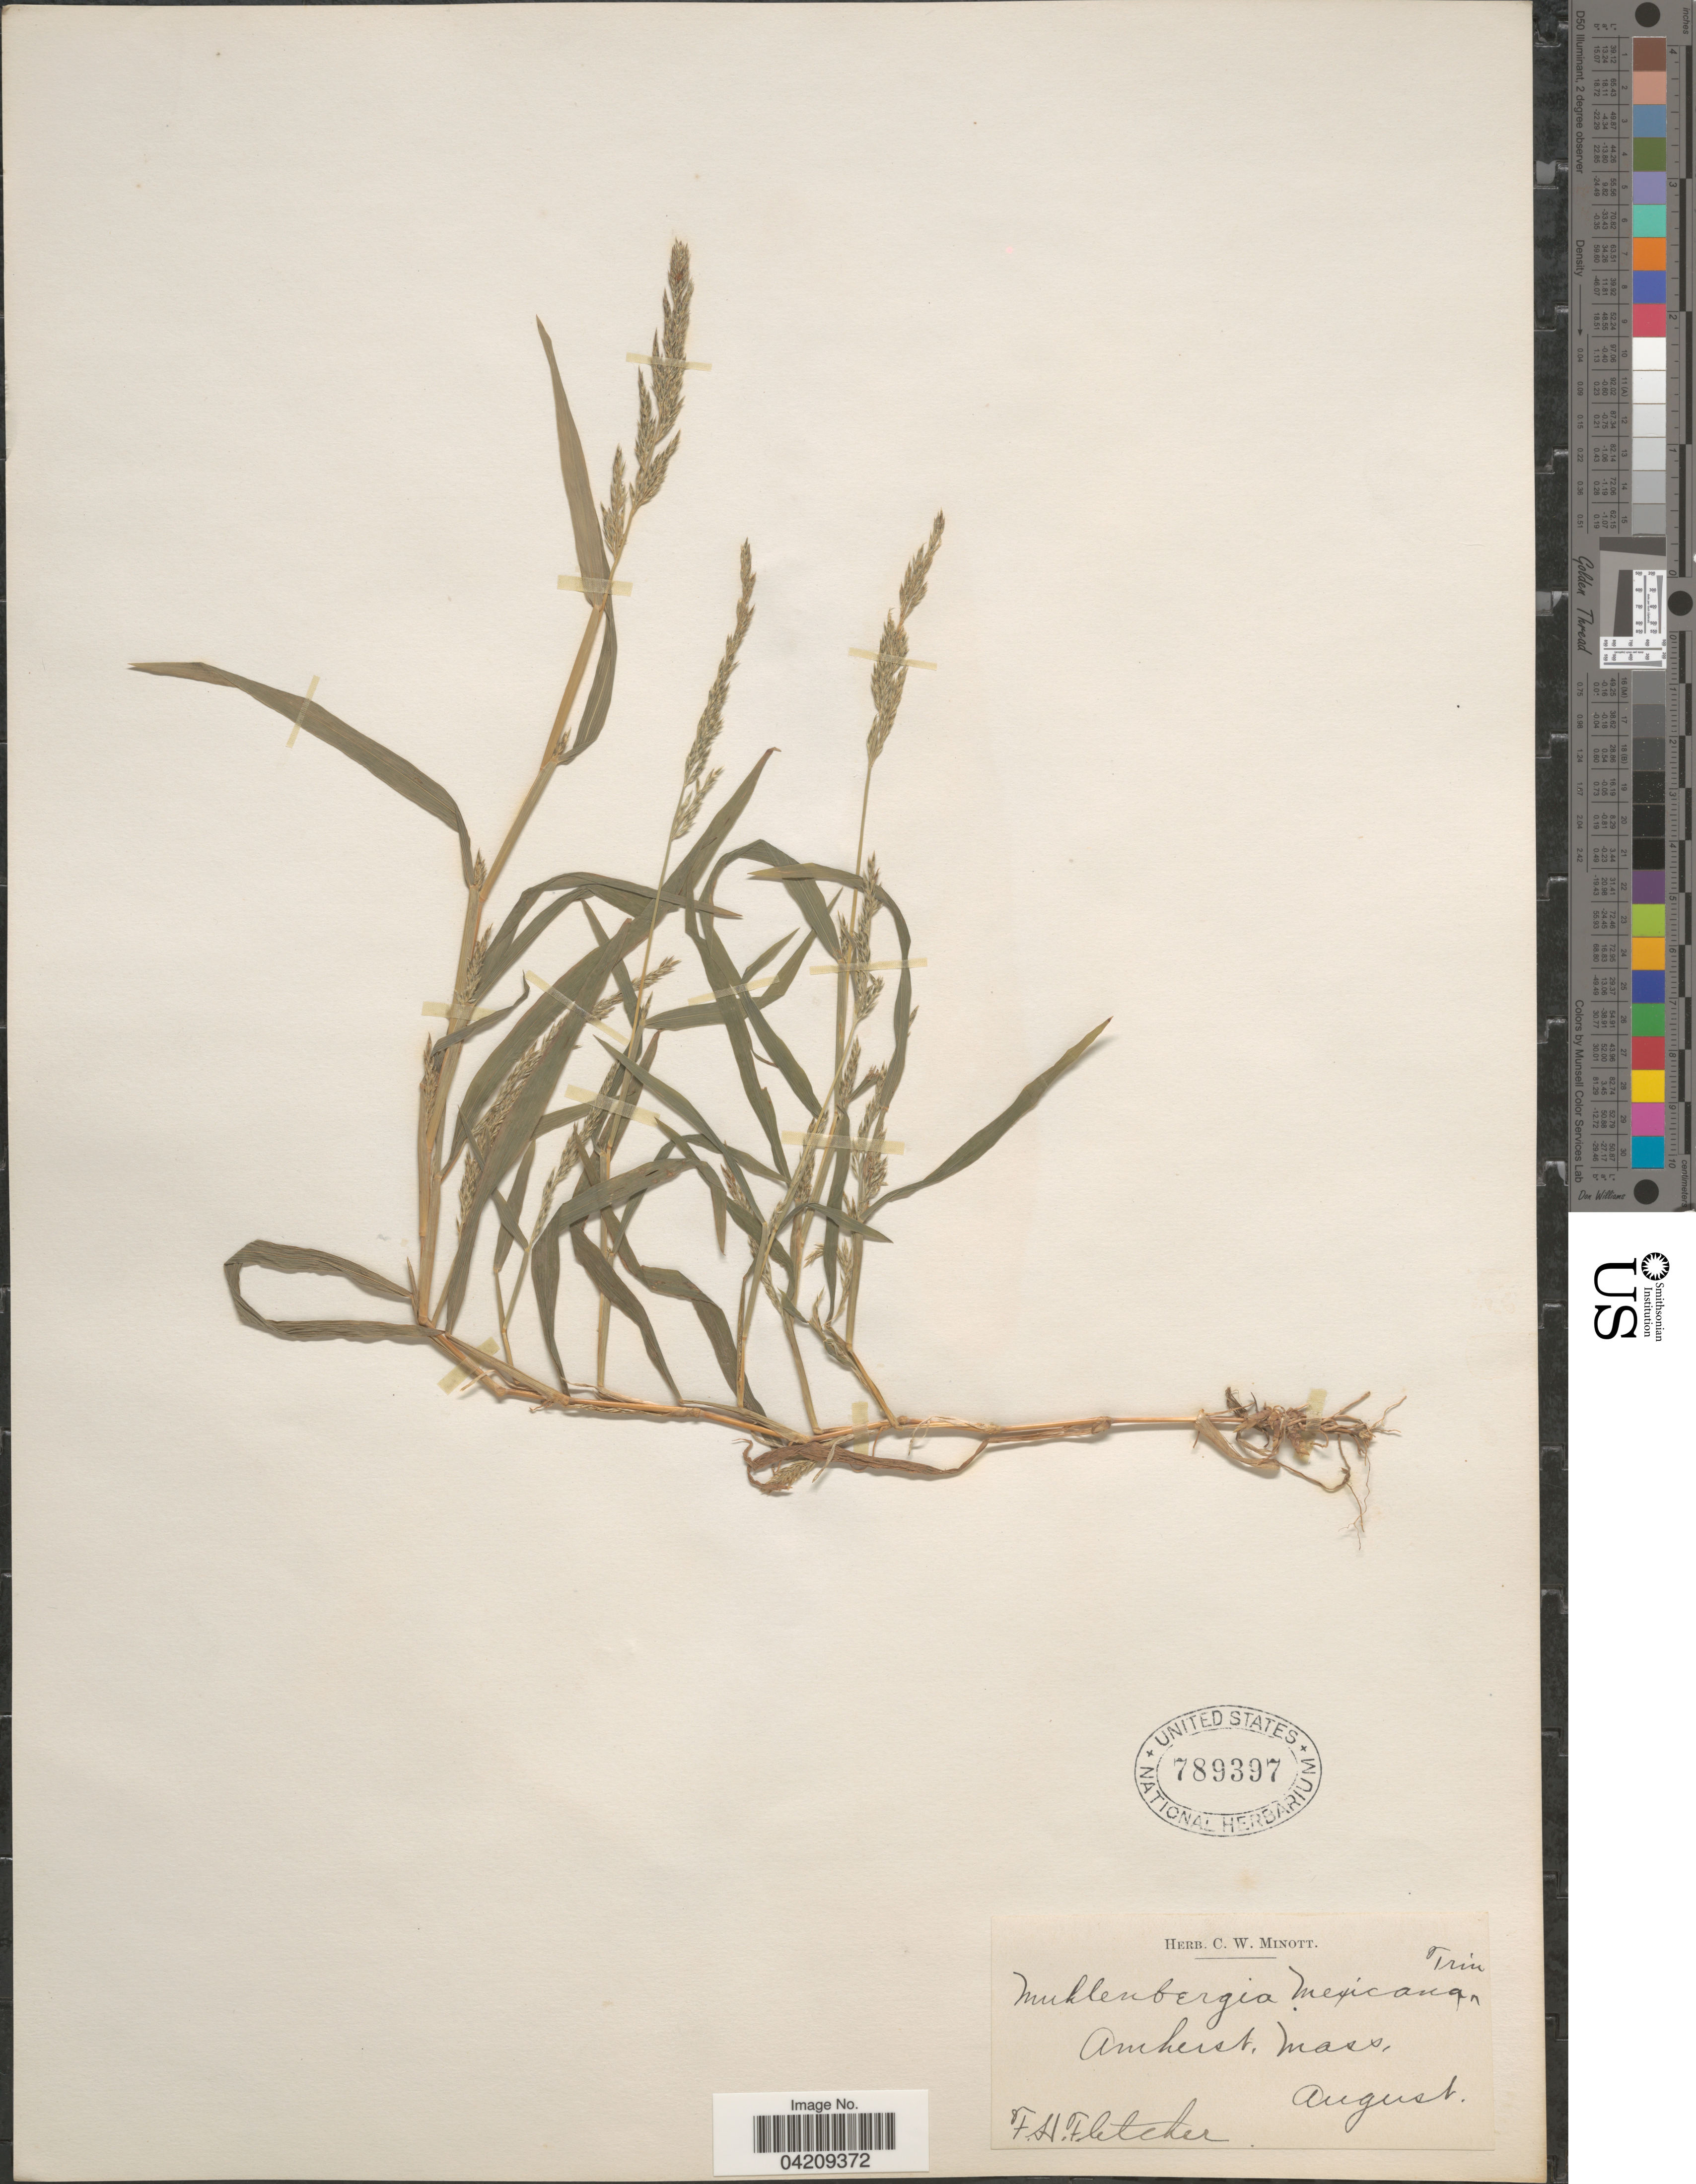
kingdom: Plantae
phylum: Tracheophyta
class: Liliopsida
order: Poales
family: Poaceae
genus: Muhlenbergia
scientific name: Muhlenbergia frondosa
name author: (Poir.) Fernald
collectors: F. Fletcher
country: United States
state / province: Massachusetts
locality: Amherst.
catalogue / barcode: US 789397